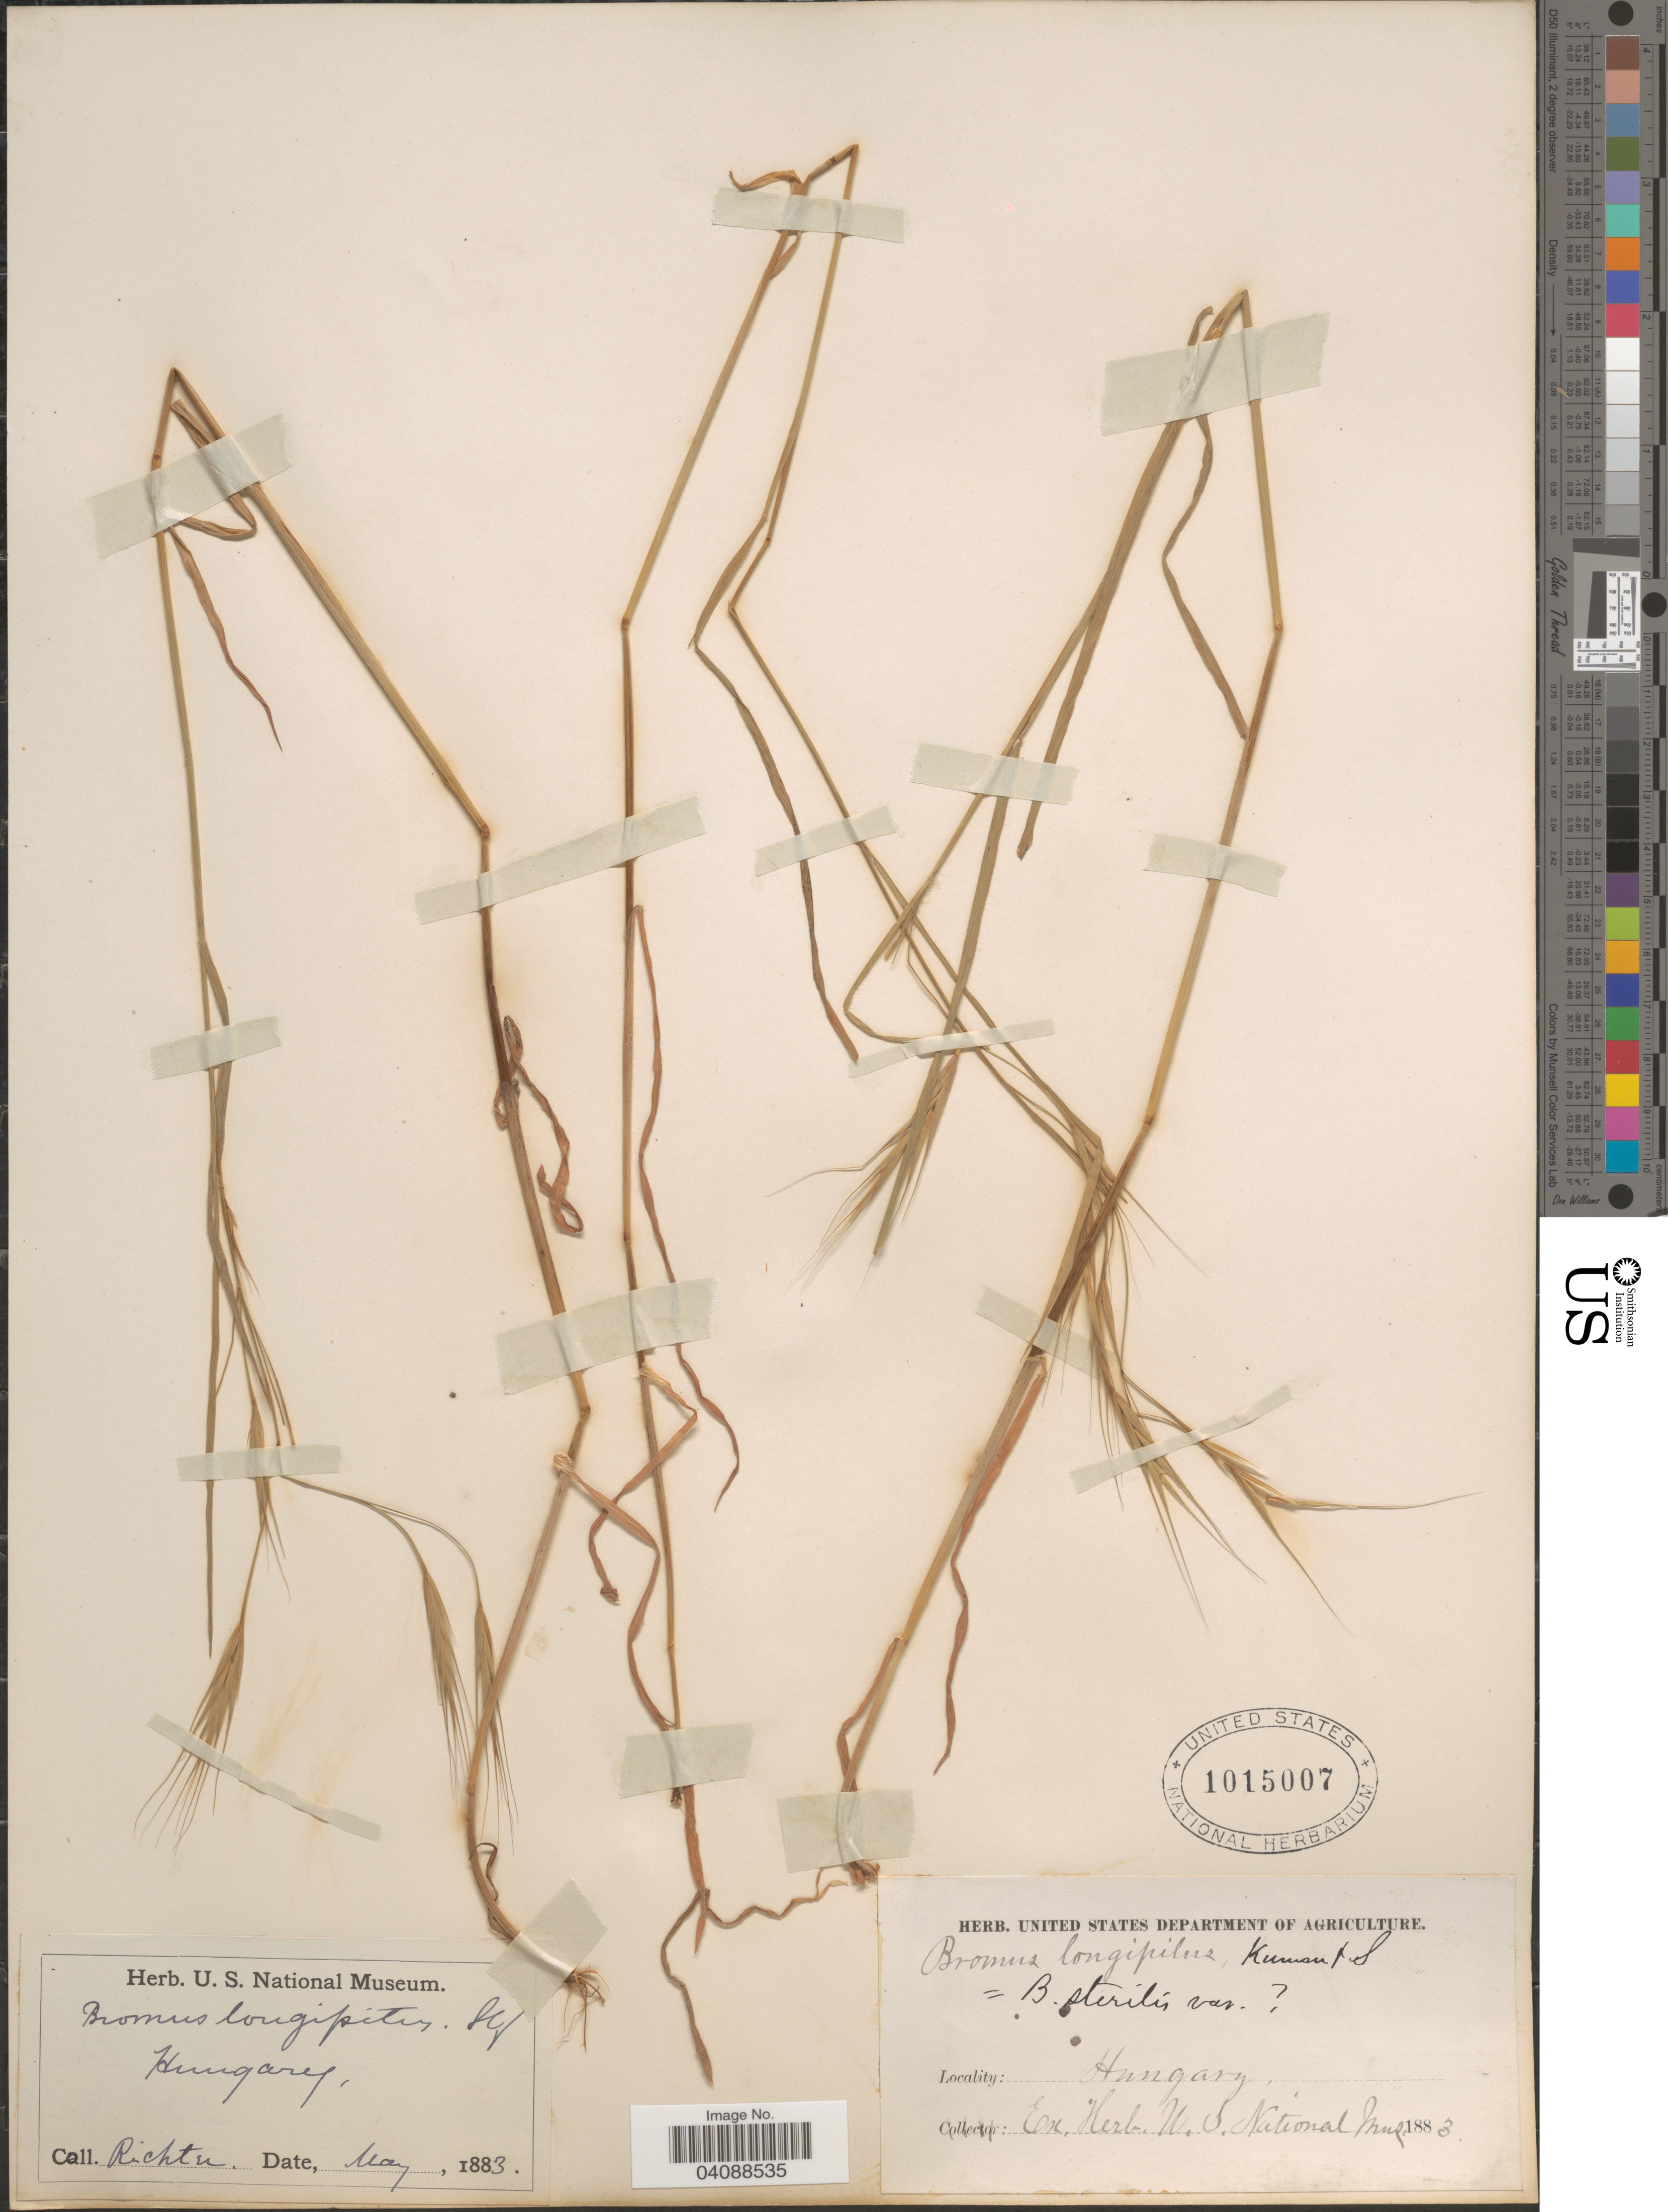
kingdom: Plantae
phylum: Tracheophyta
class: Liliopsida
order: Poales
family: Poaceae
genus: Bromus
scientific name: Bromus sterilis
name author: L.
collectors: -- Richter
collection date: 1883-05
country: Hungary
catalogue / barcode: US 1015007